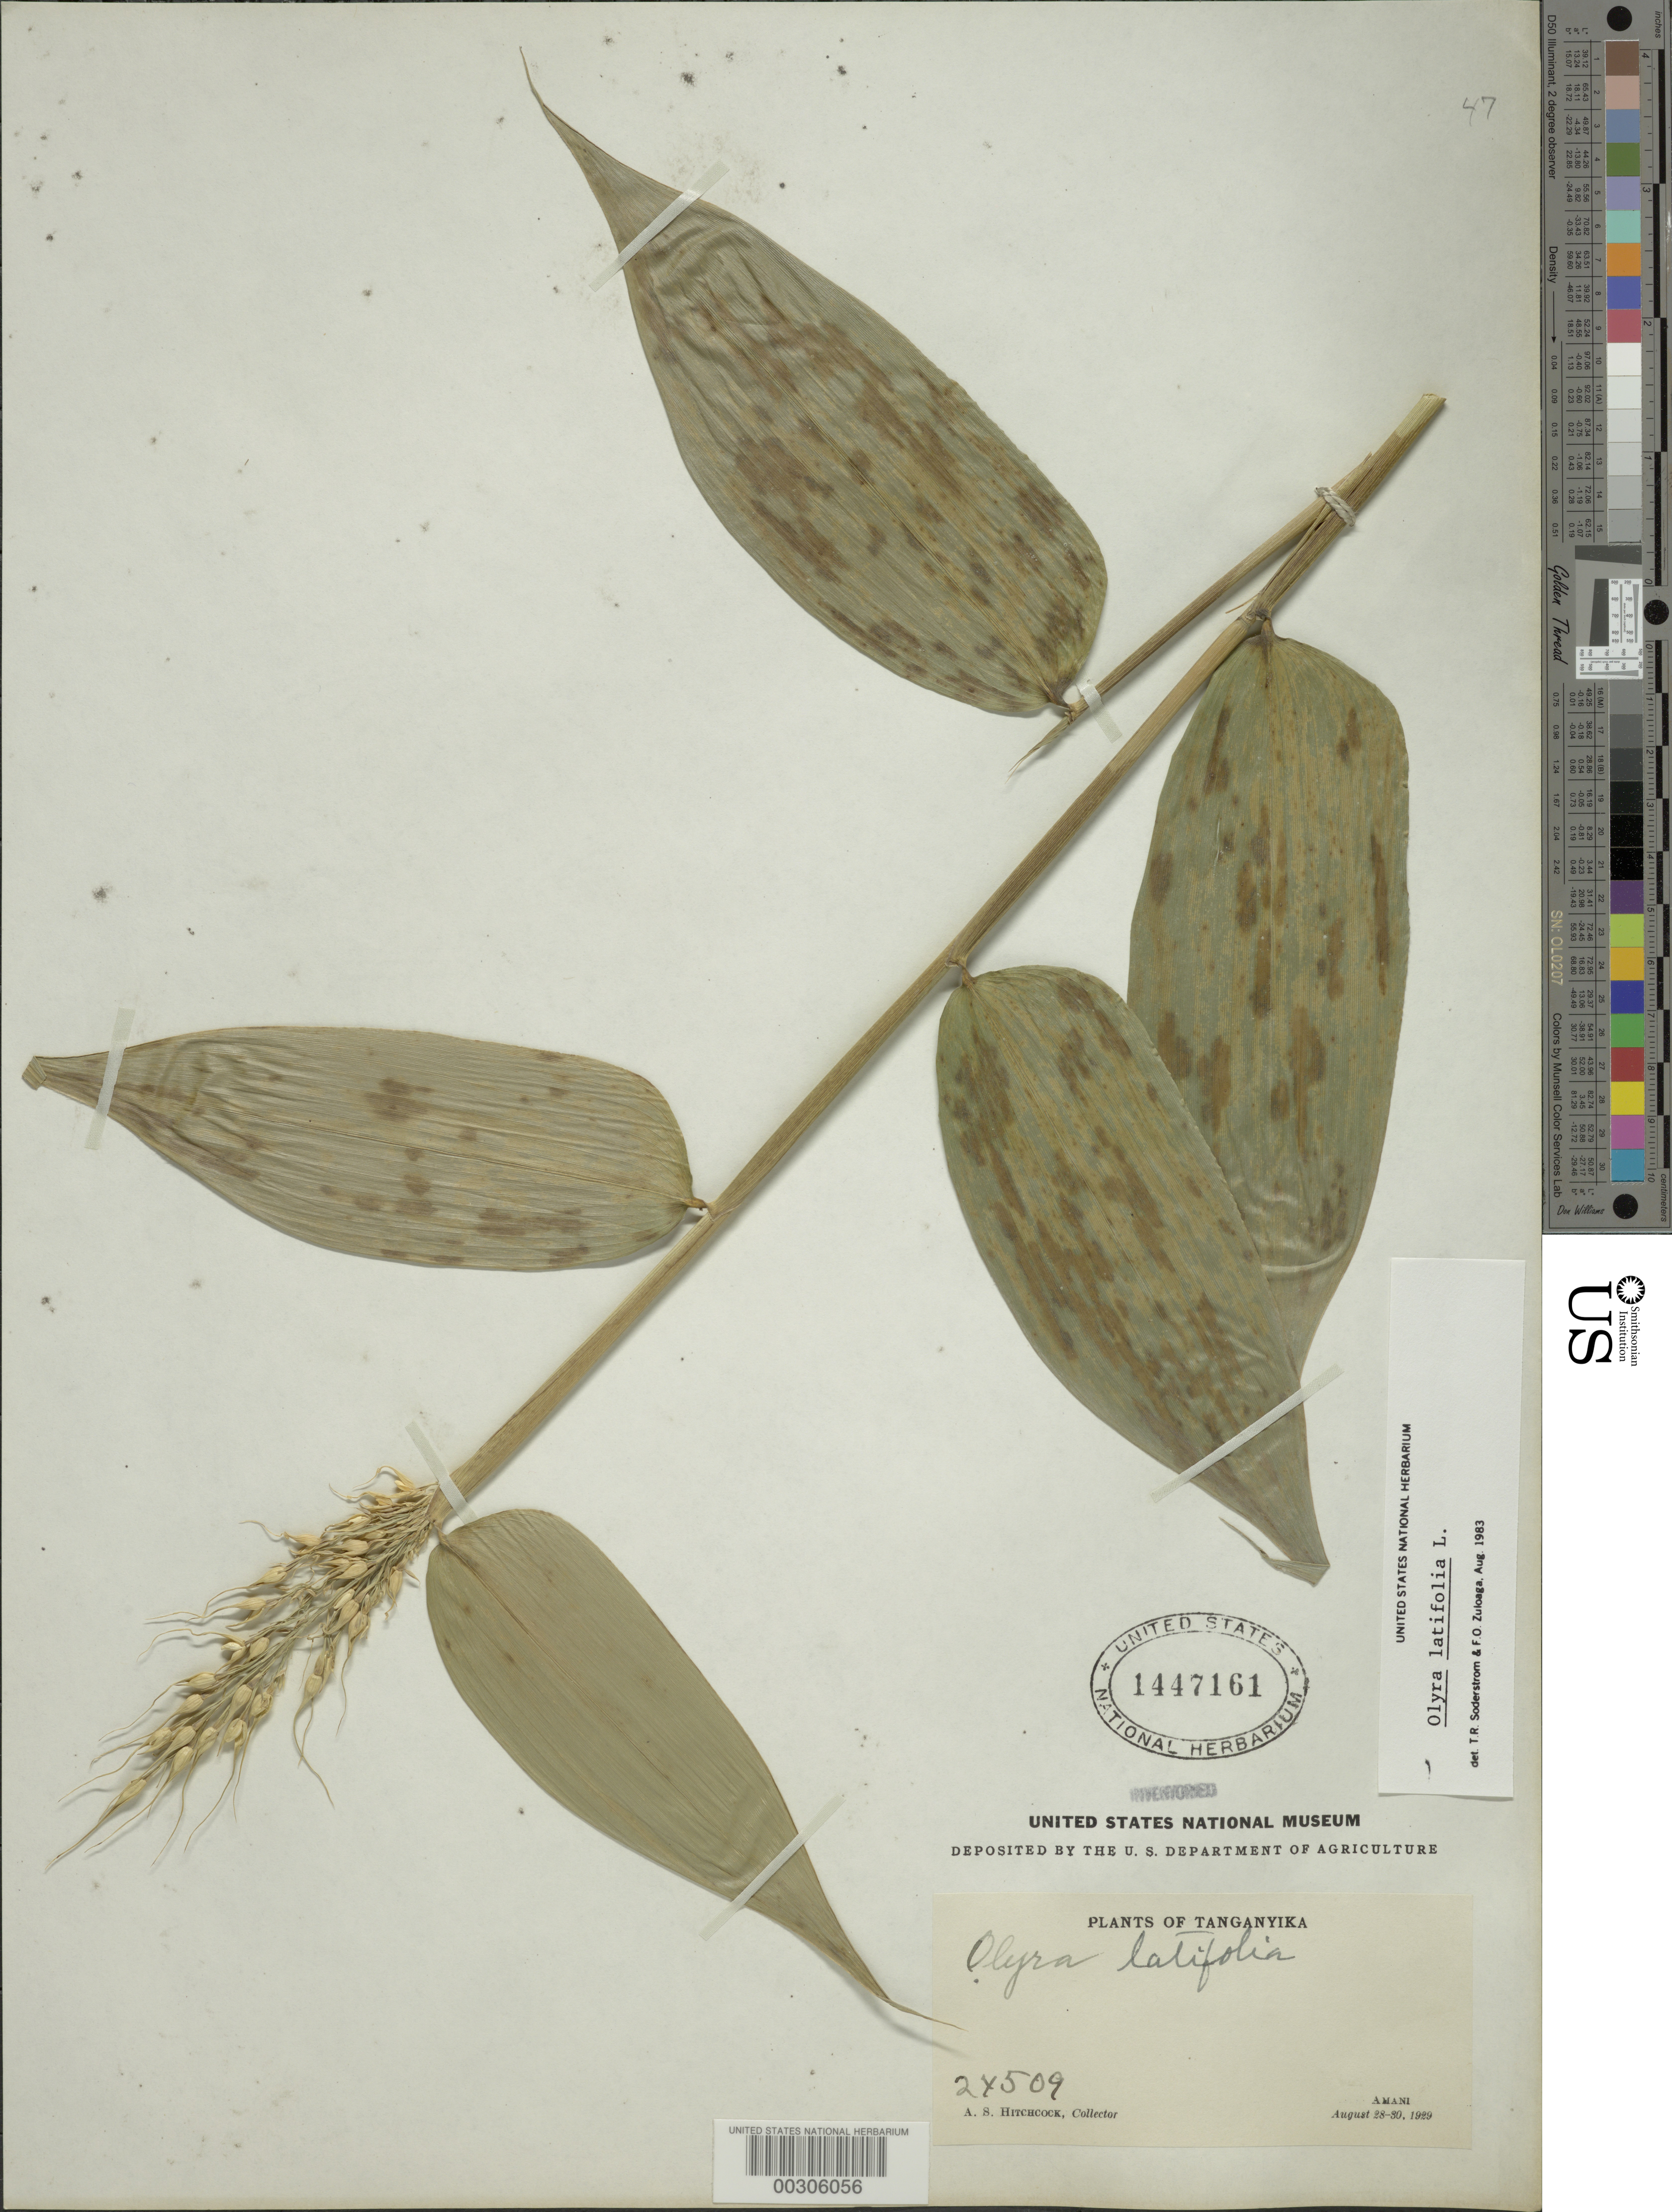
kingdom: Plantae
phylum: Tracheophyta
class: Liliopsida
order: Poales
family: Poaceae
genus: Olyra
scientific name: Olyra latifolia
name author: L.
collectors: A. S. Hitchcock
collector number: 24509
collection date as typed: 28 Aug 1929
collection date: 1929-08-28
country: Ghana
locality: Amani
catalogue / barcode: US 1447161